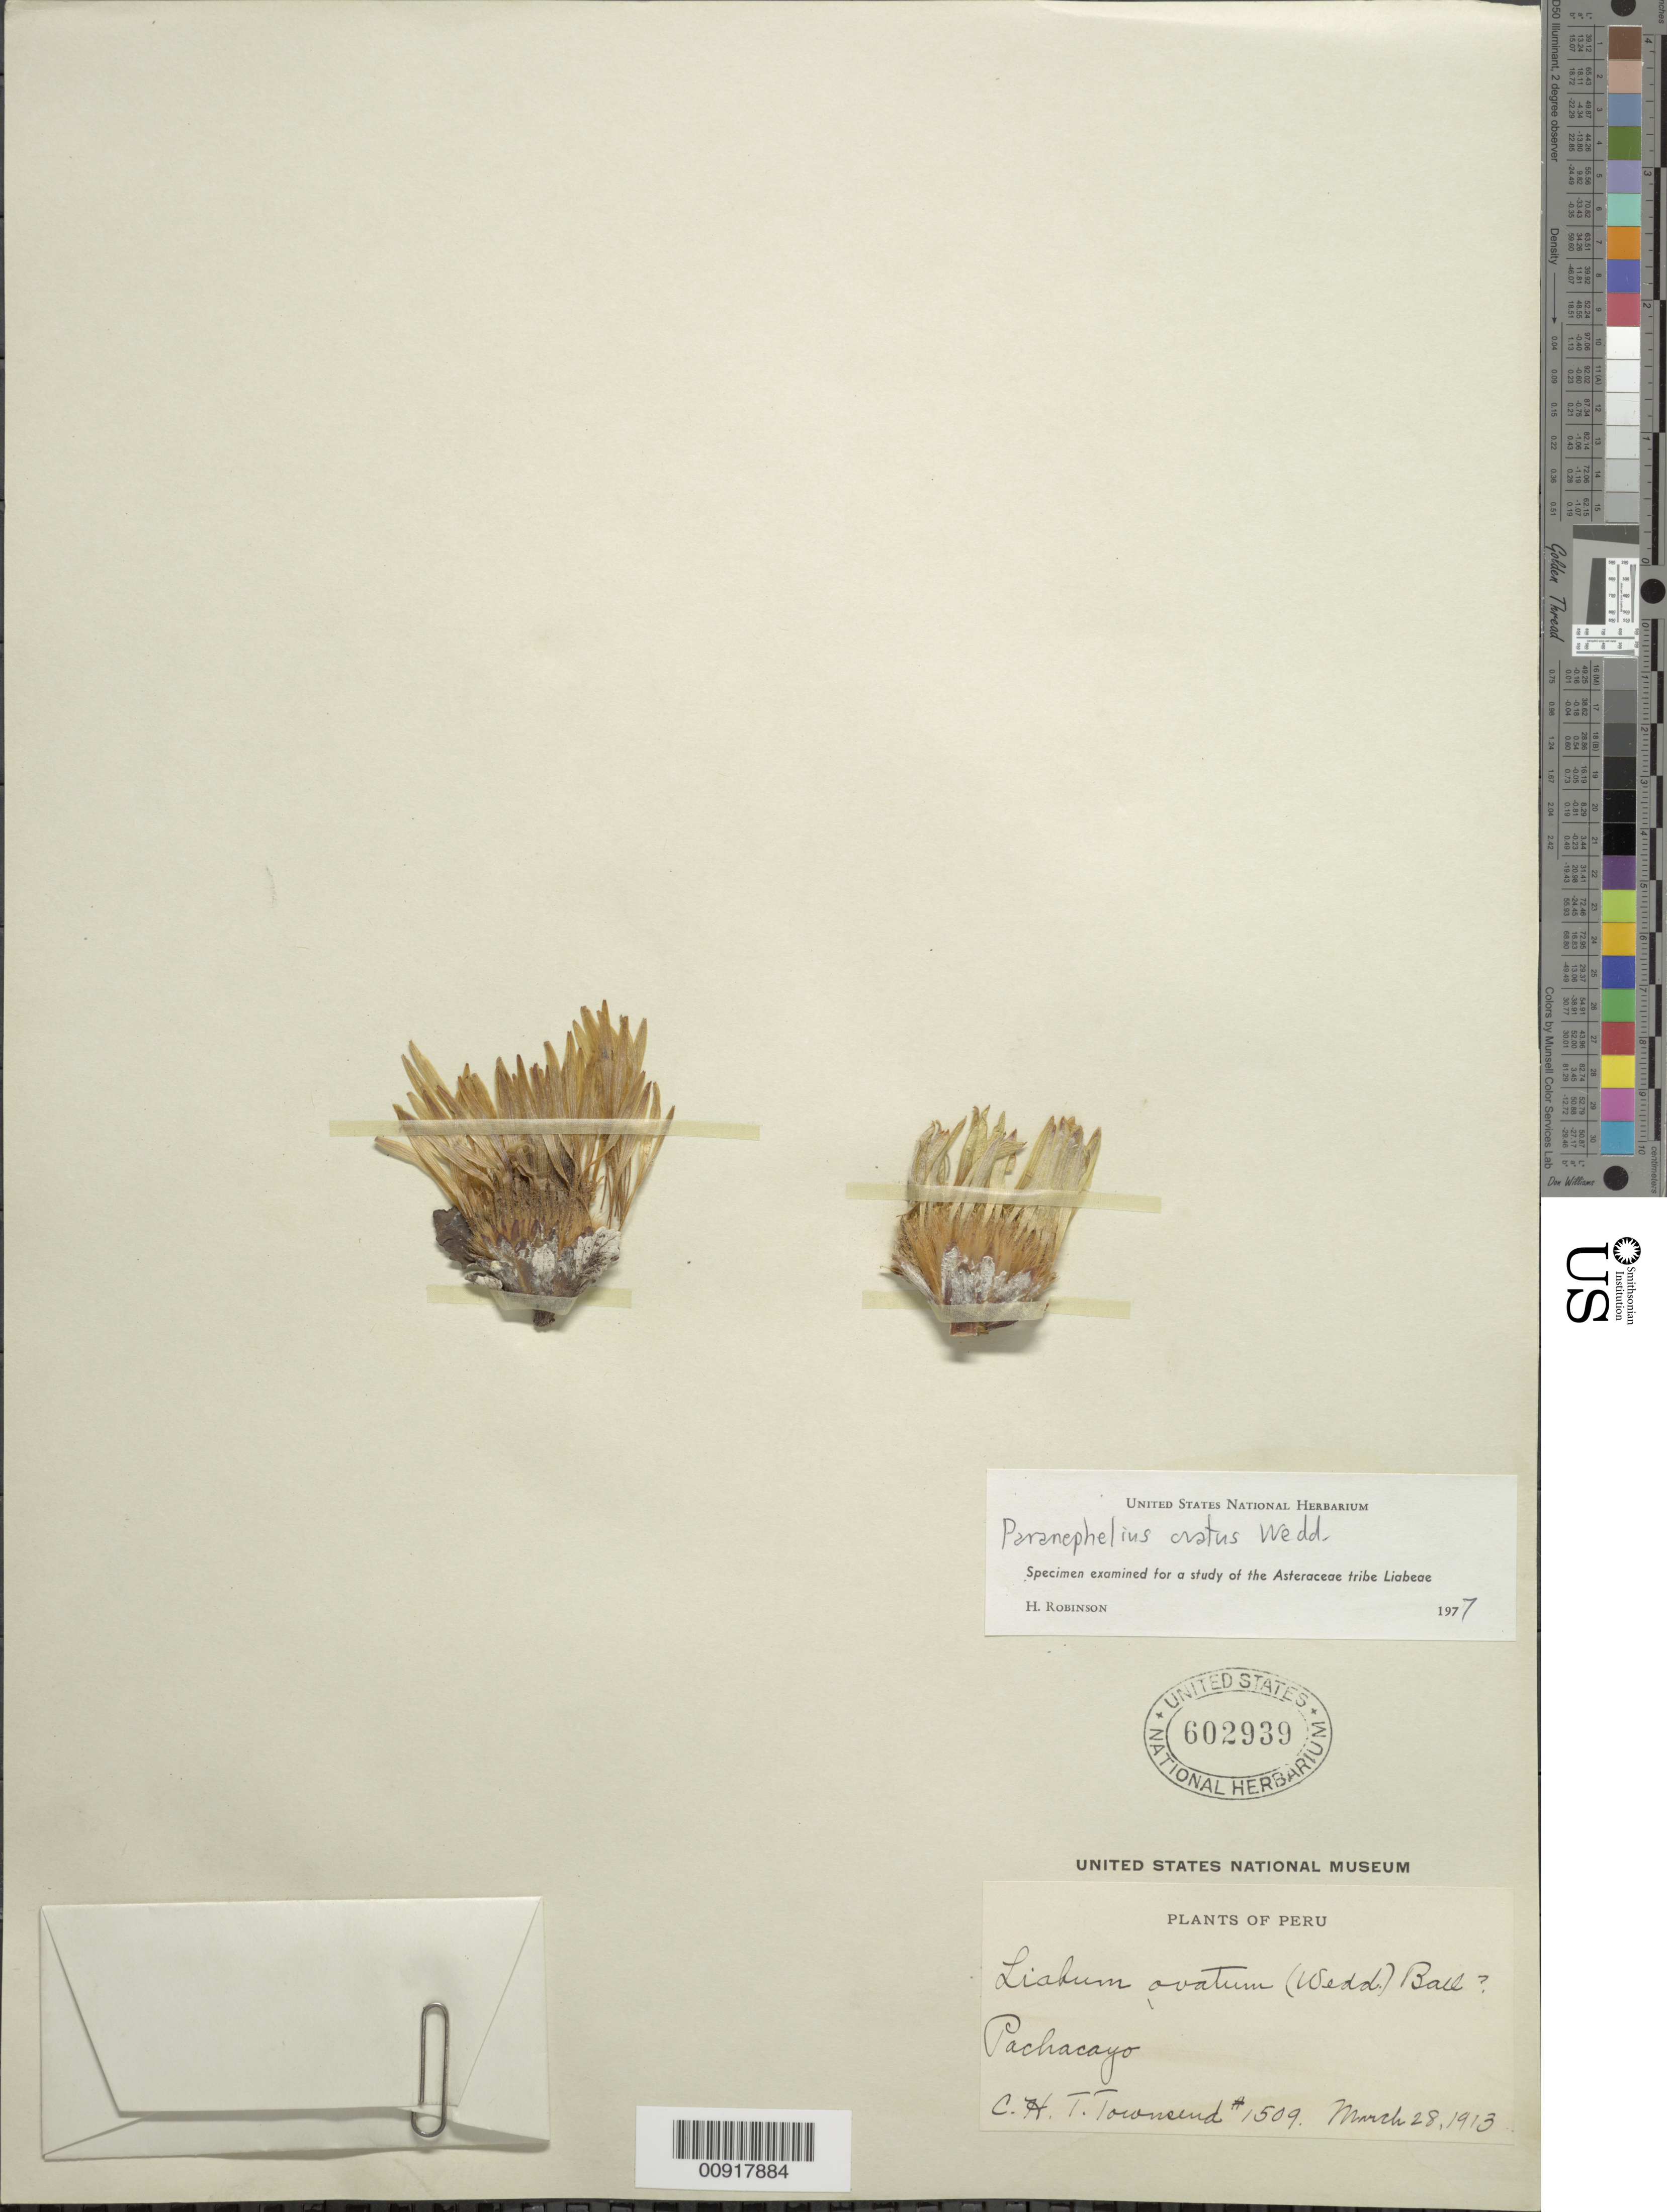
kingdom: Plantae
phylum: Tracheophyta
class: Magnoliopsida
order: Asterales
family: Asteraceae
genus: Paranephelius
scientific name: Paranephelius ovatus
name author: A. Gray ex Wedd.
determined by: Robinson, Harold E., (US)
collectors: C. H. T. Townsend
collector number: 1509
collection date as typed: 28 March 1913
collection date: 1913-03-28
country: Peru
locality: Pachacayo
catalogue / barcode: US 602939